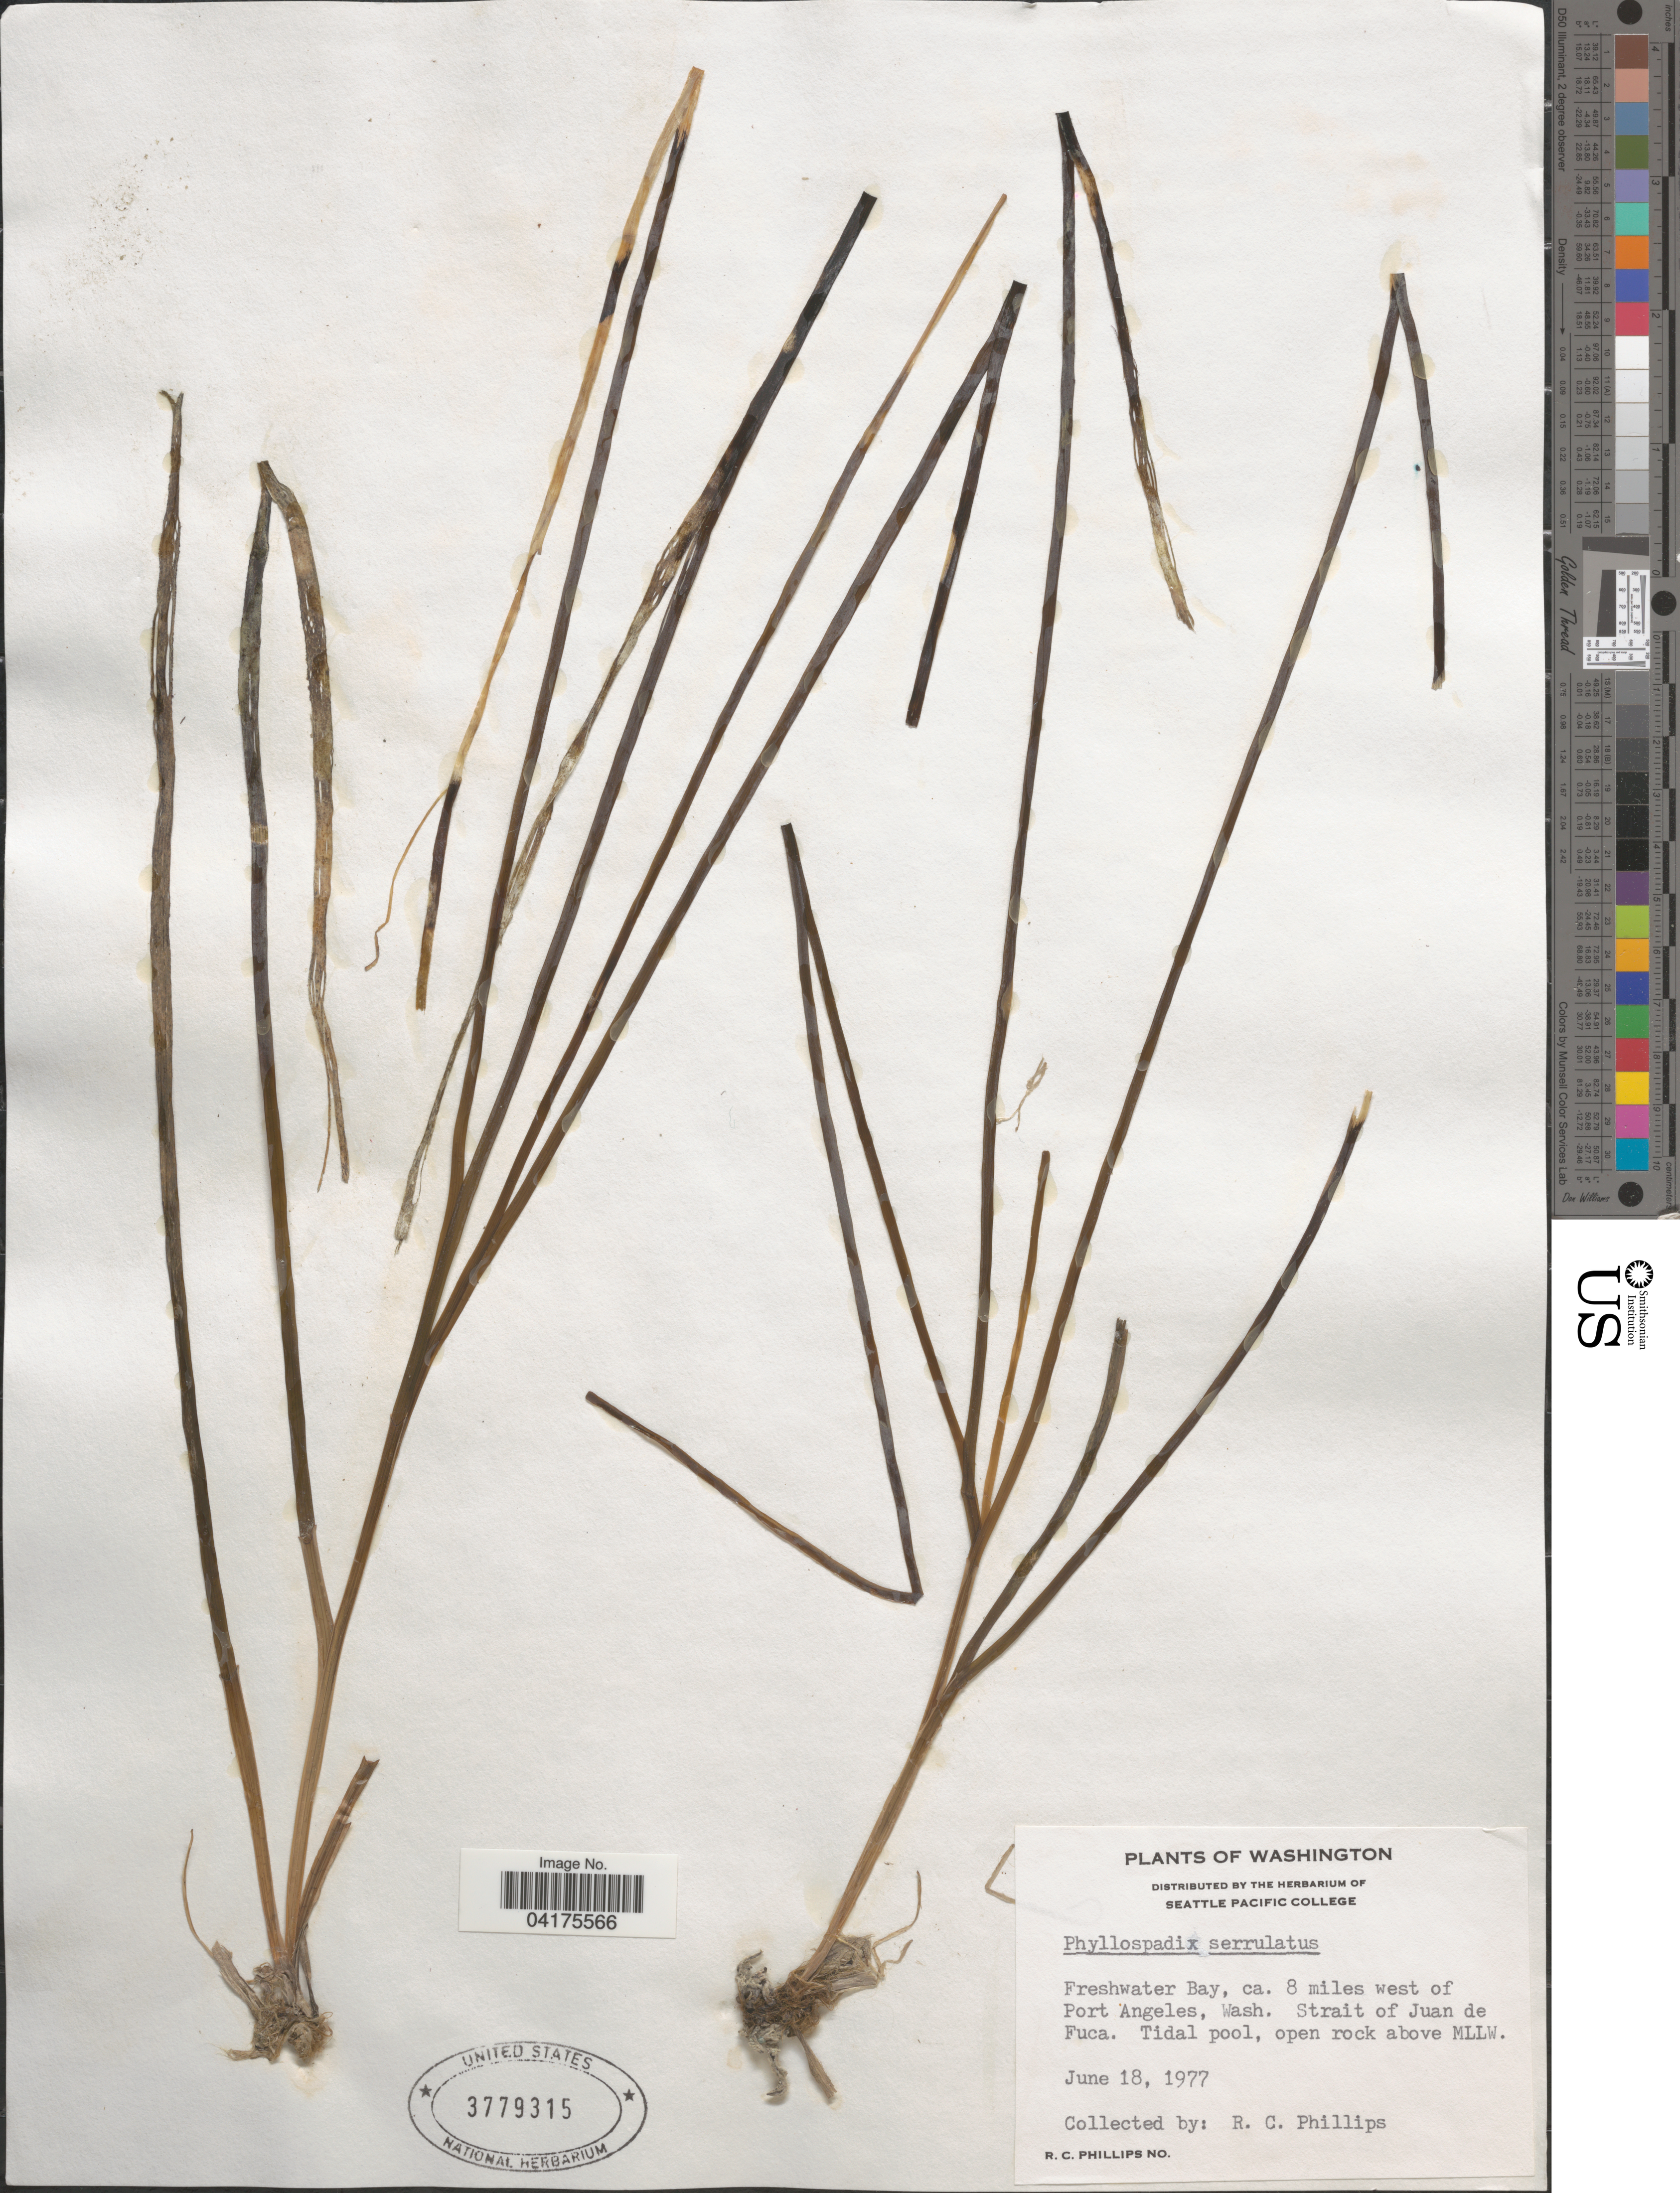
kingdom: Plantae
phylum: Tracheophyta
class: Liliopsida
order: Alismatales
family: Zosteraceae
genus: Phyllospadix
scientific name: Phyllospadix serrulatus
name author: Rupr.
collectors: R. C. Phillips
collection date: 1977-06-18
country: United States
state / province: Washington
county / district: Clallam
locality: Freshwater Bay, ca. 8 miles west of Port Angeles. Strait of Juan de Fuca. Tidal pool, open rock above MLLW.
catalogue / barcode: US 3779315